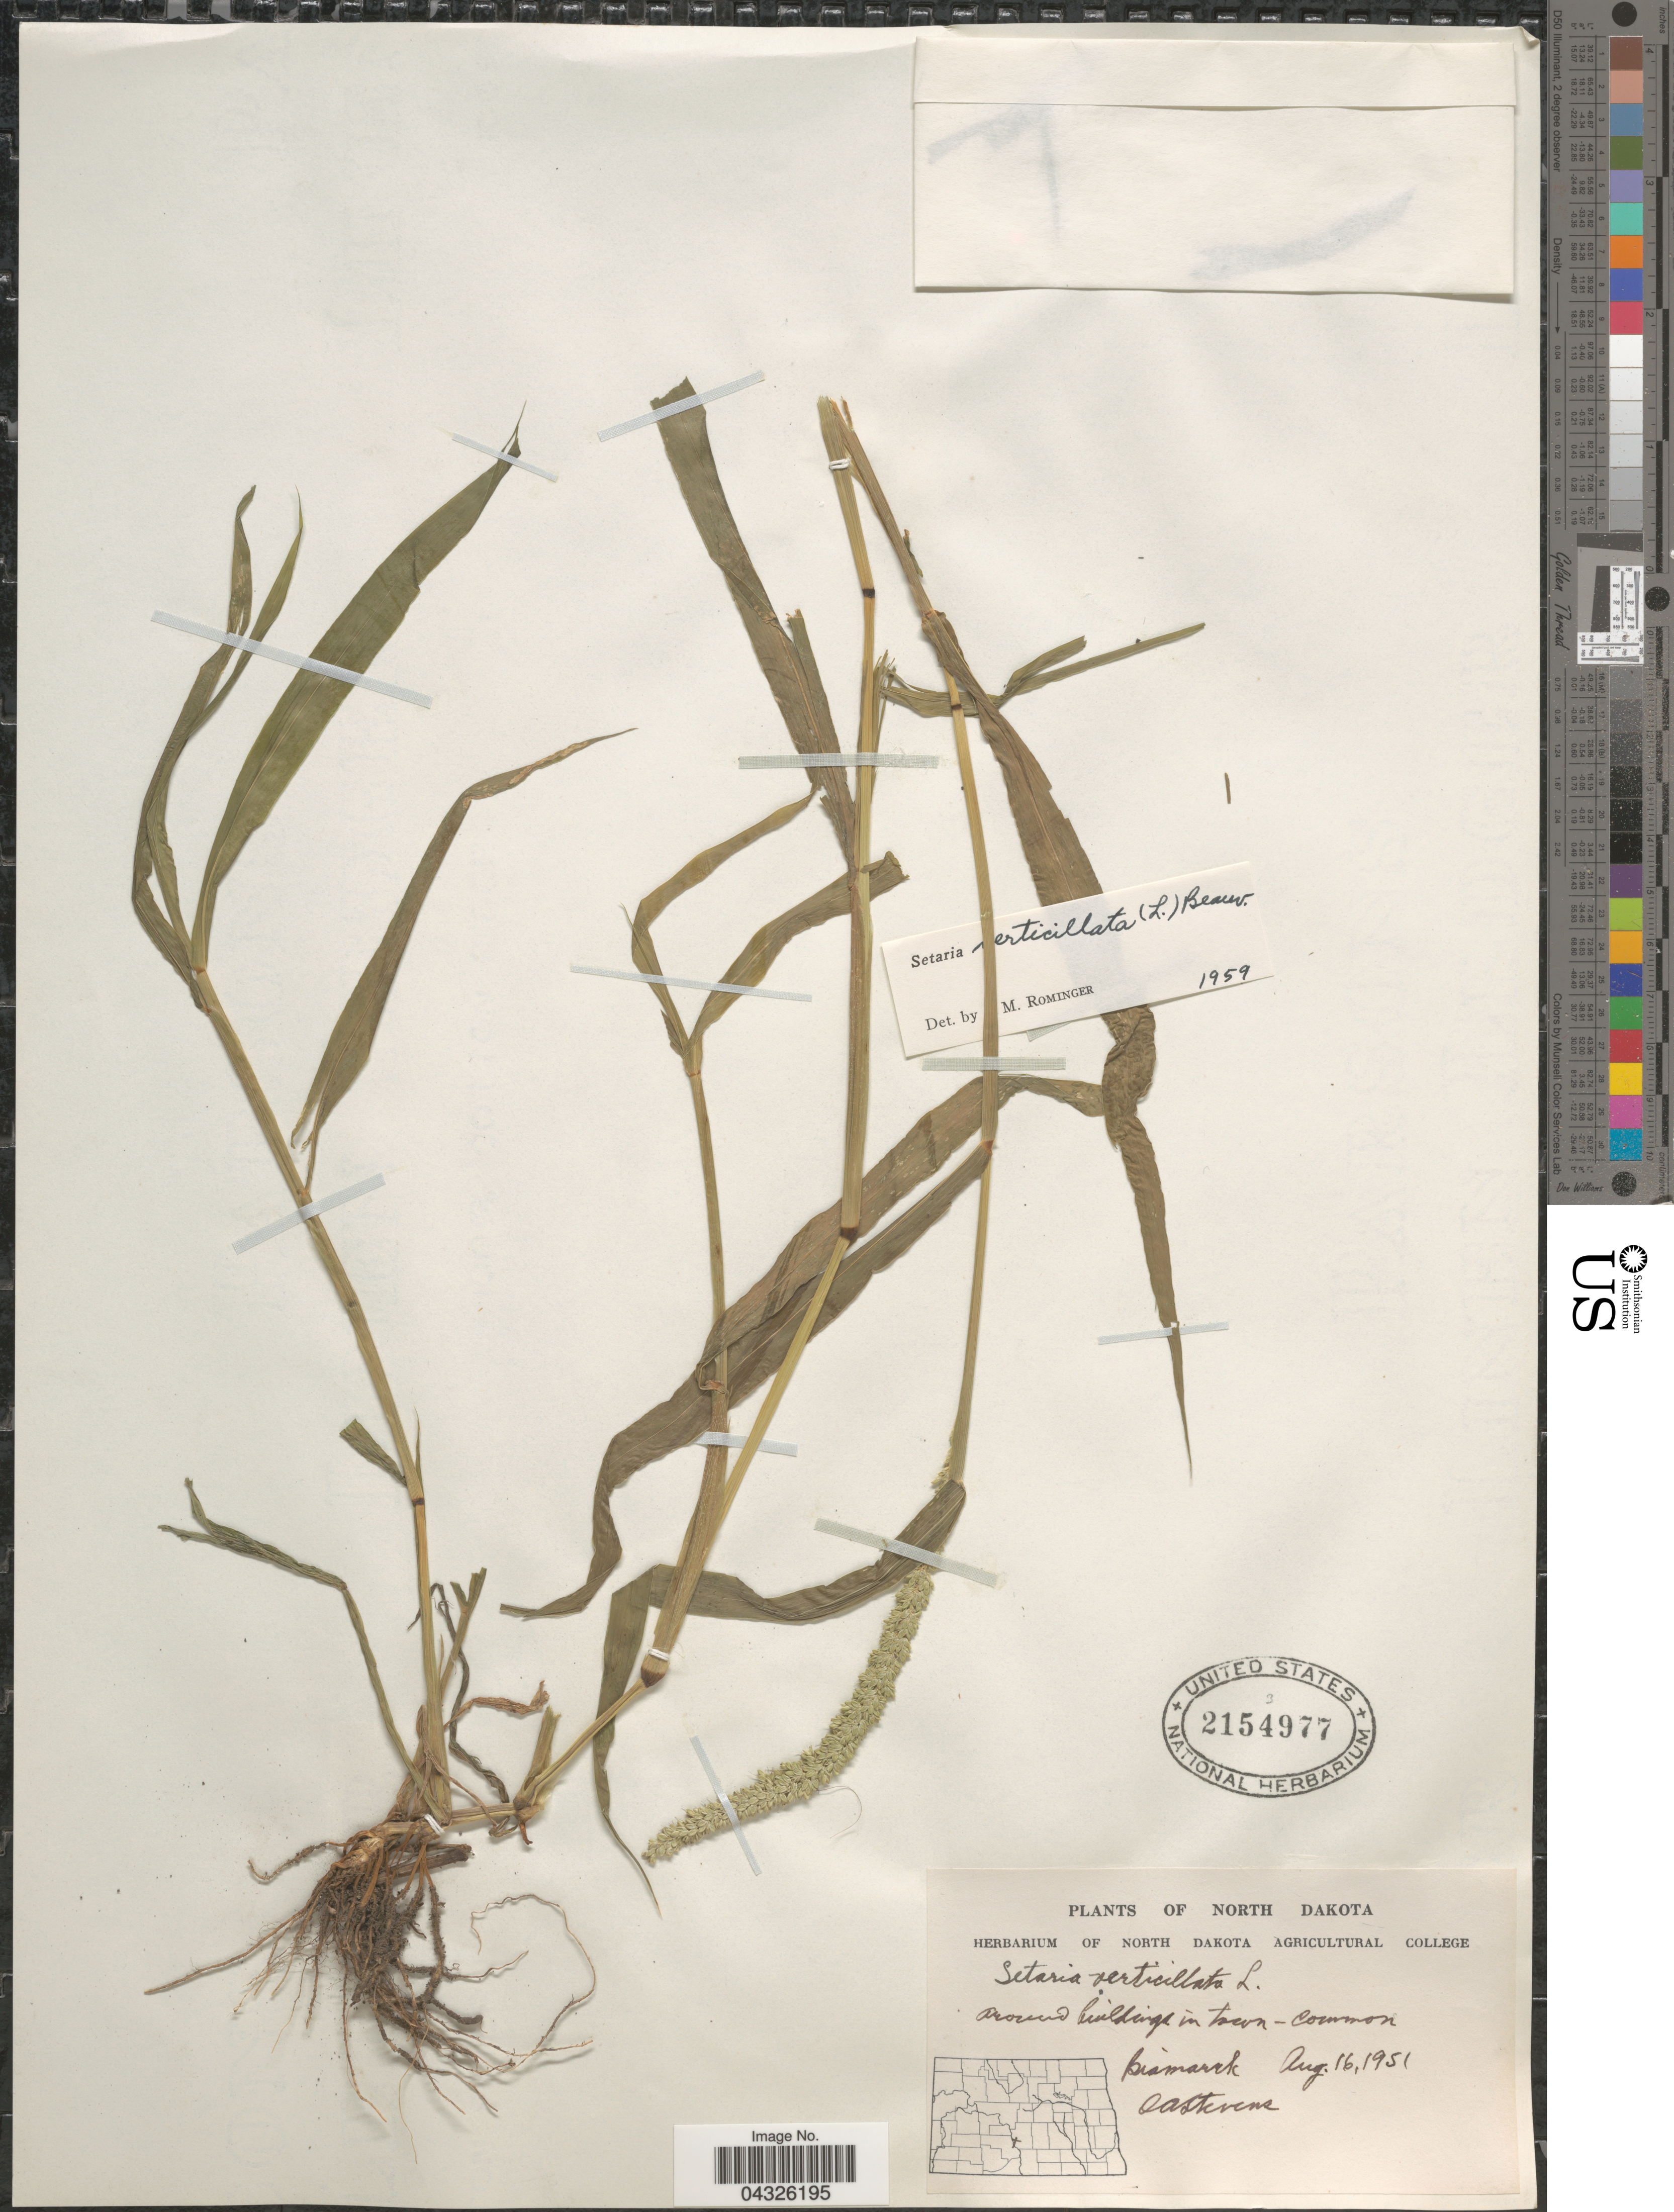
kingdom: Plantae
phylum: Tracheophyta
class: Liliopsida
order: Poales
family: Poaceae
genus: Setaria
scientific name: Setaria verticillata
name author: (L.) P. Beauv.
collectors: O. A. Stevens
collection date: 1951-08-16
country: United States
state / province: North Dakota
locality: Bismarck.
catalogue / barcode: US 2154977